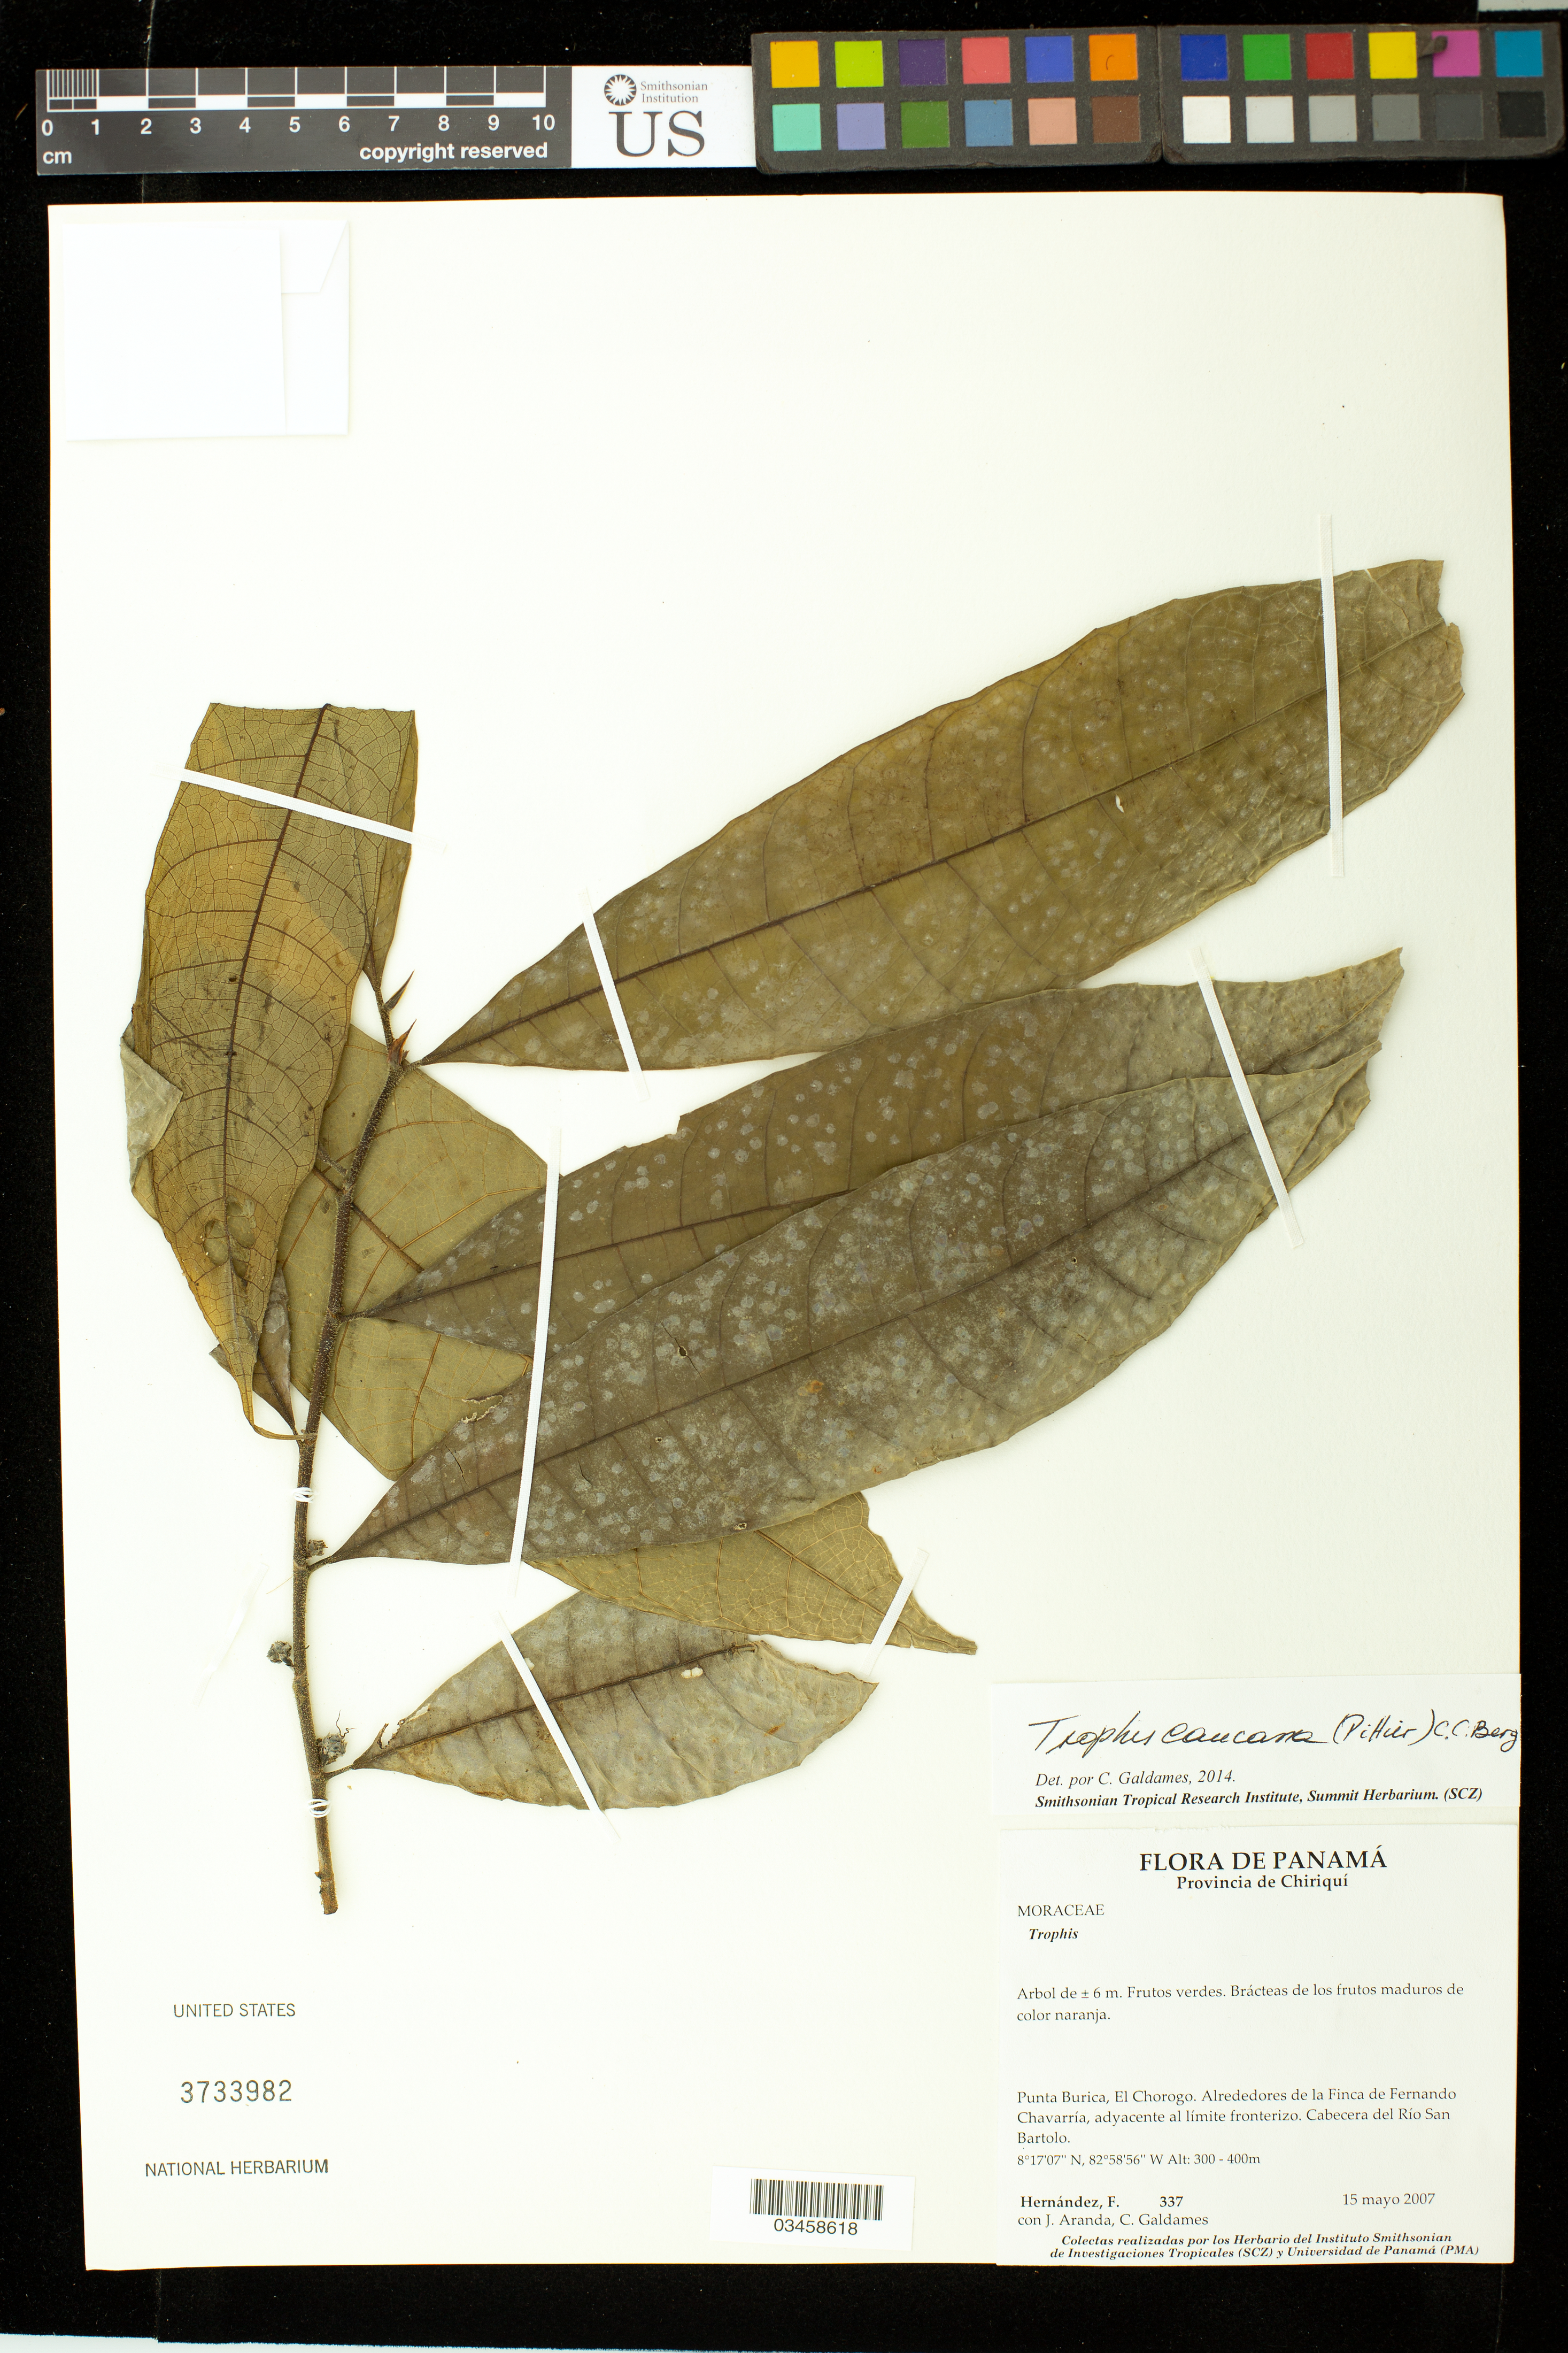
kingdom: Plantae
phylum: Tracheophyta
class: Magnoliopsida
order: Rosales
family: Moraceae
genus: Trophis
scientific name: Trophis caucana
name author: (Pittier) C.C. Berg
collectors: F. Hernandez, J. Aranda & C. Galdames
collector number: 337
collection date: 2007-05-15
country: Panama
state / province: Chiriquí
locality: Punta Burica, El Chorogo. Alrededores de la Finca de Fernando Chavarría, adyacente al límite fonterizo. Cabecera del Río San Bartolo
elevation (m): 300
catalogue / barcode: US 3733982